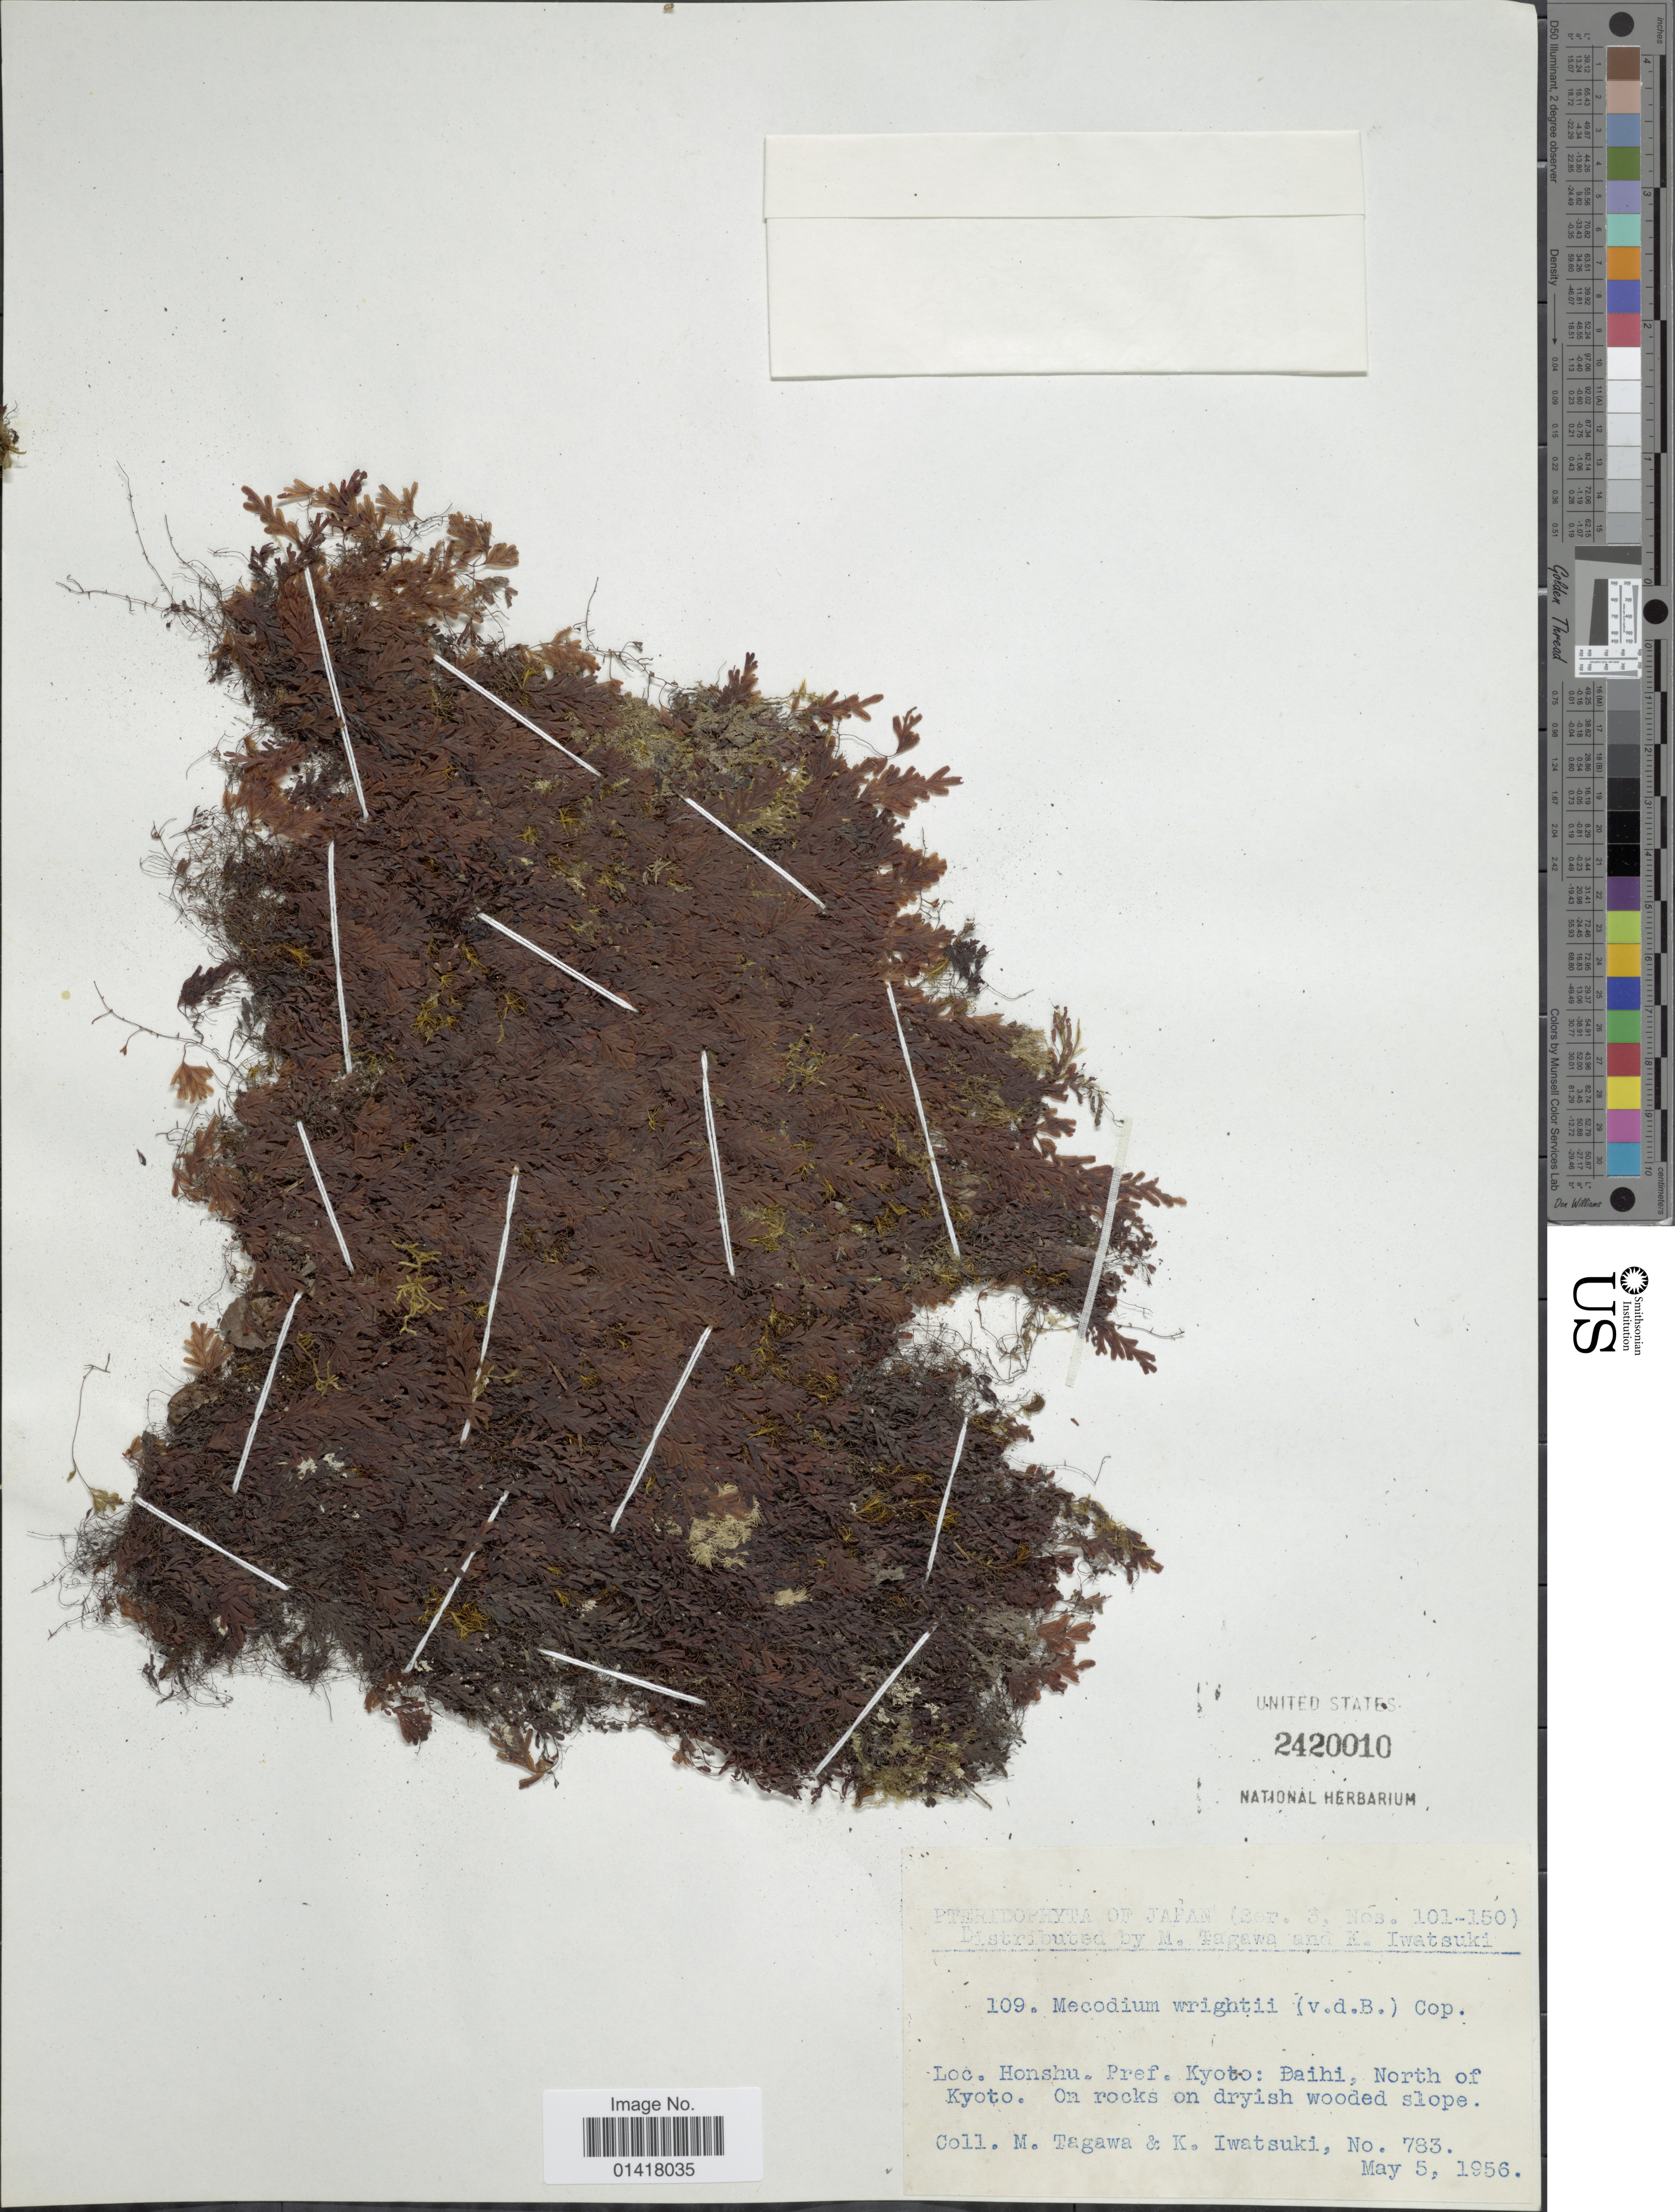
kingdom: Plantae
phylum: Tracheophyta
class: Polypodiopsida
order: Hymenophyllales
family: Hymenophyllaceae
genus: Hymenophyllum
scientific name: Hymenophyllum wrightii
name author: Bosch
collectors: M. Tagawa & K. Iwatsuki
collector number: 783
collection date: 1956-05-05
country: Japan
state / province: Kyoto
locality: Honshu. Pref. Kyoto: Daihi, North of Kyoto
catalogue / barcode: US 2420010